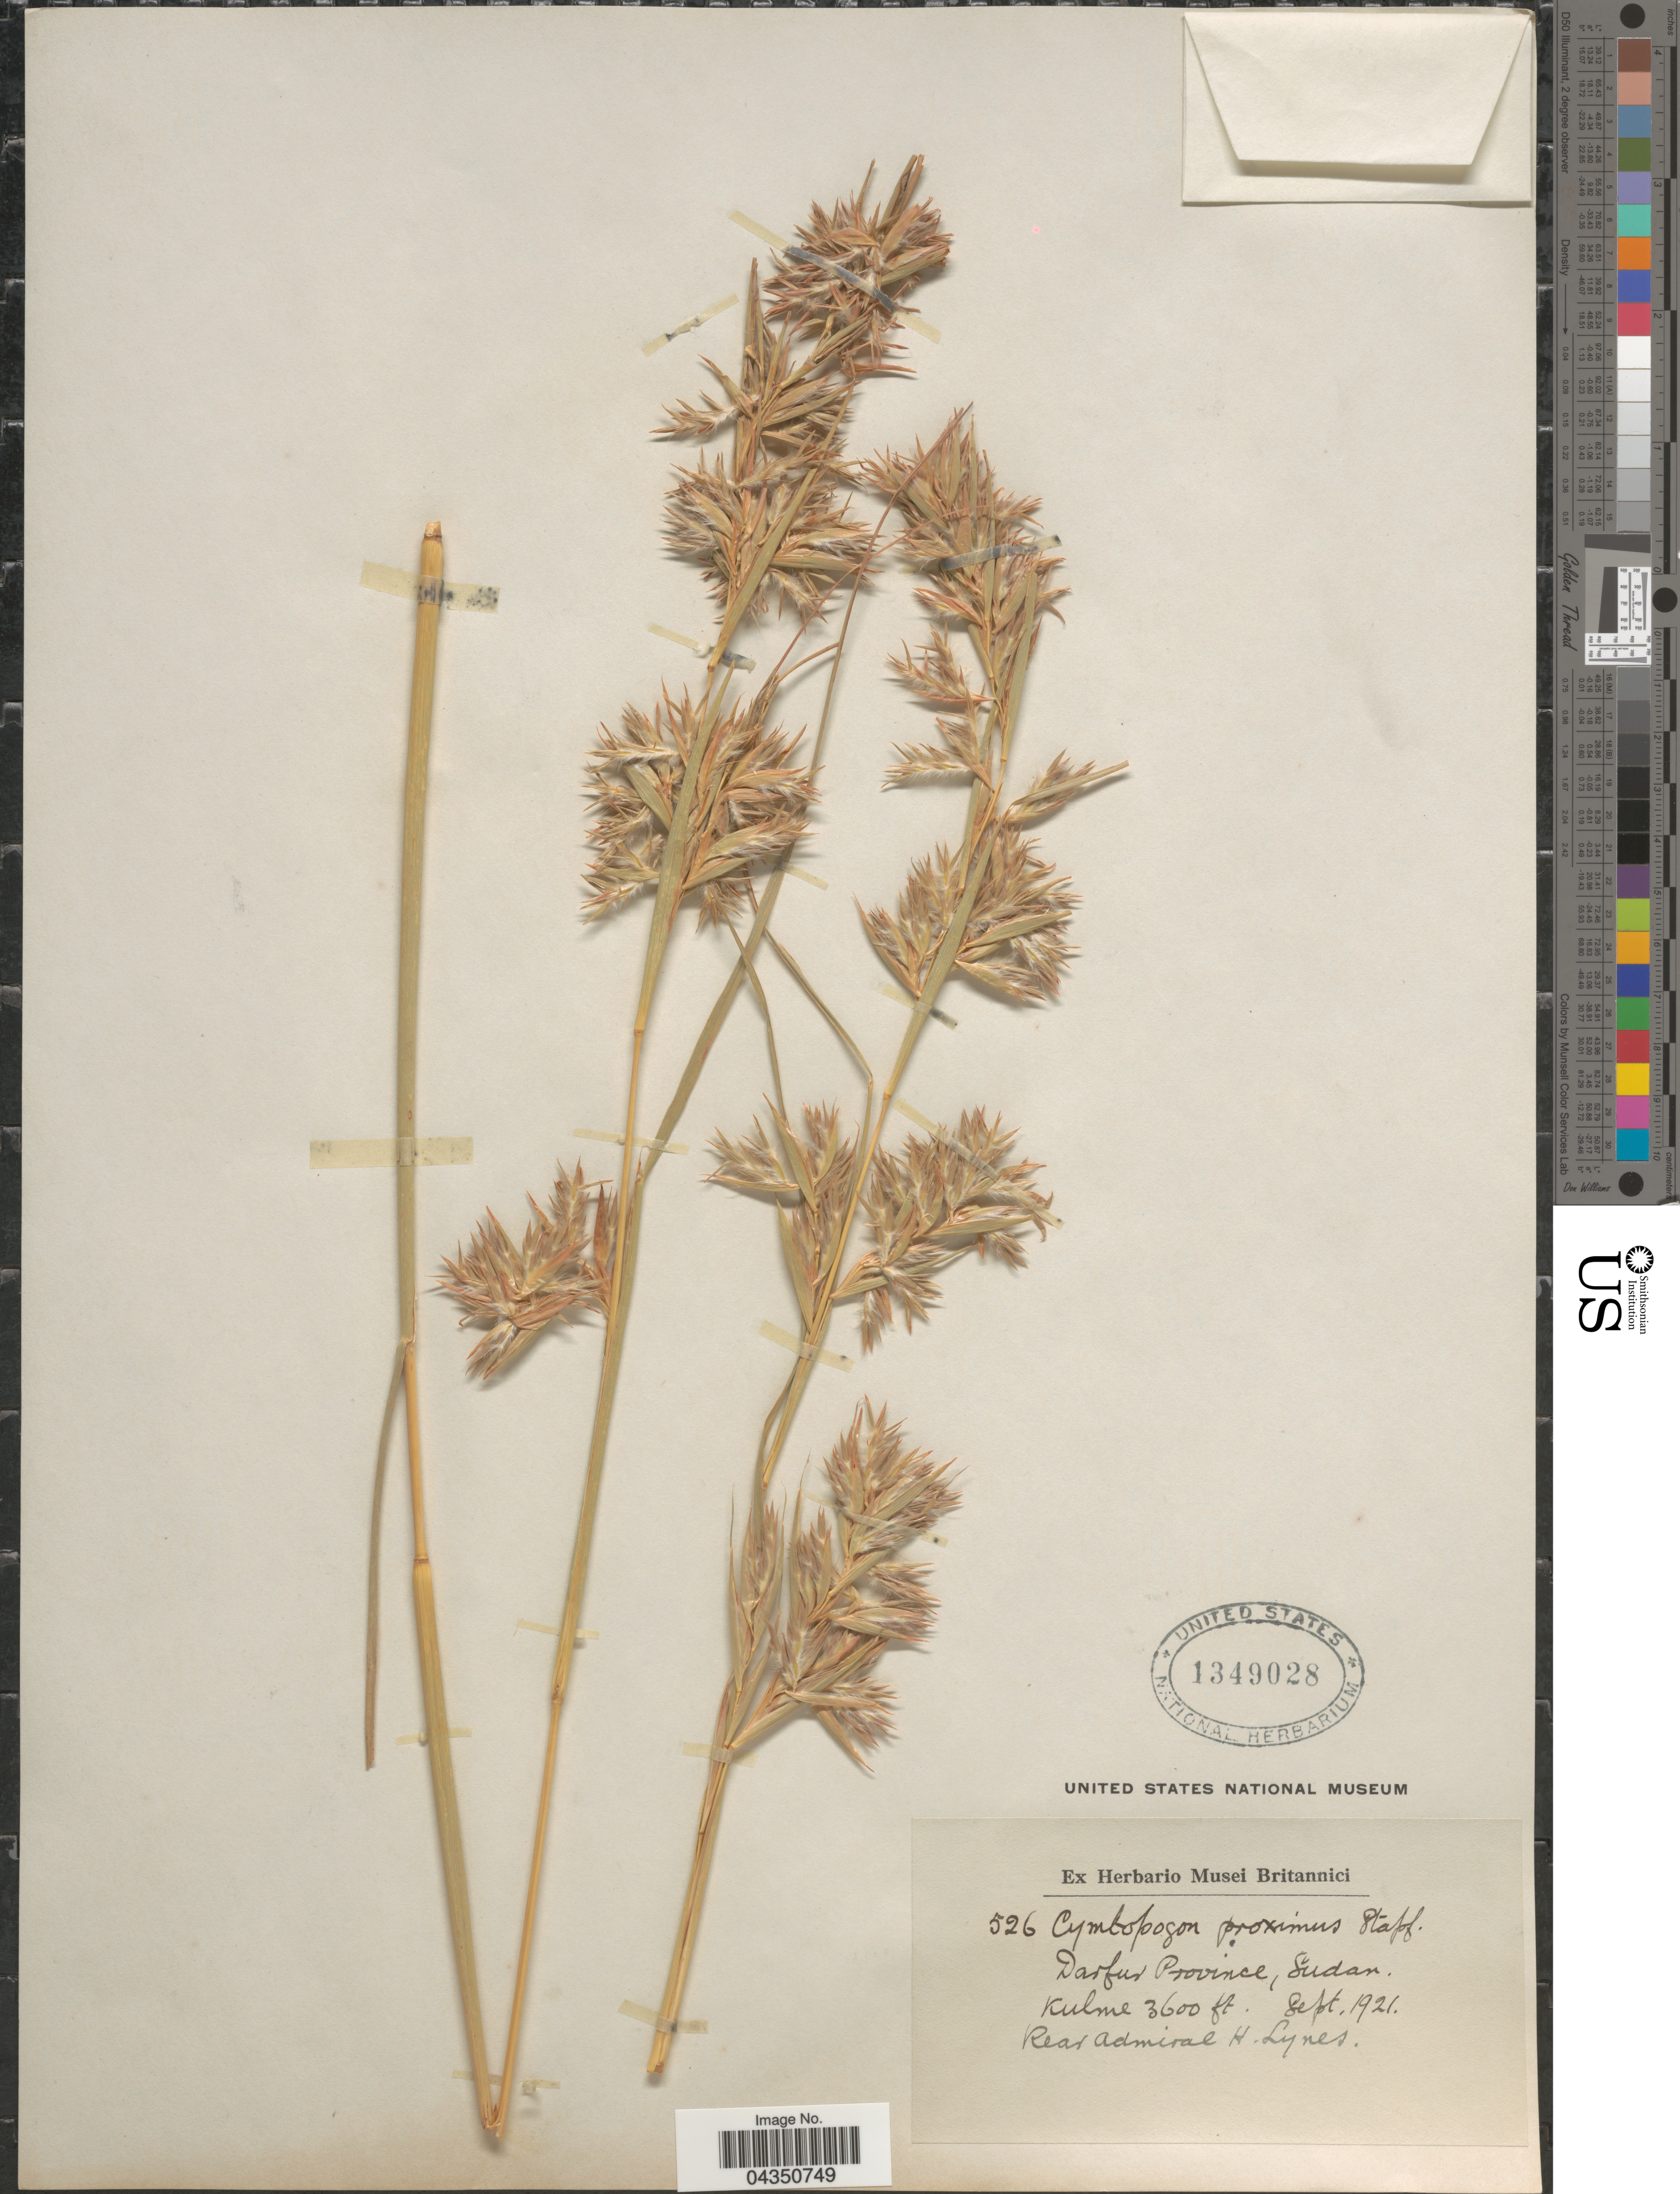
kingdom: Plantae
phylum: Tracheophyta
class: Liliopsida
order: Poales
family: Poaceae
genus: Cymbopogon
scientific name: Cymbopogon schoenanthus subsp. proximus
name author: (Hochst. ex A. Rich.) Maire & Weiller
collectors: H. Lynes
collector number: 526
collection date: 1921-09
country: Sudan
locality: Darfur Province. Kulme.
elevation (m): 1097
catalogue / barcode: US 1349028